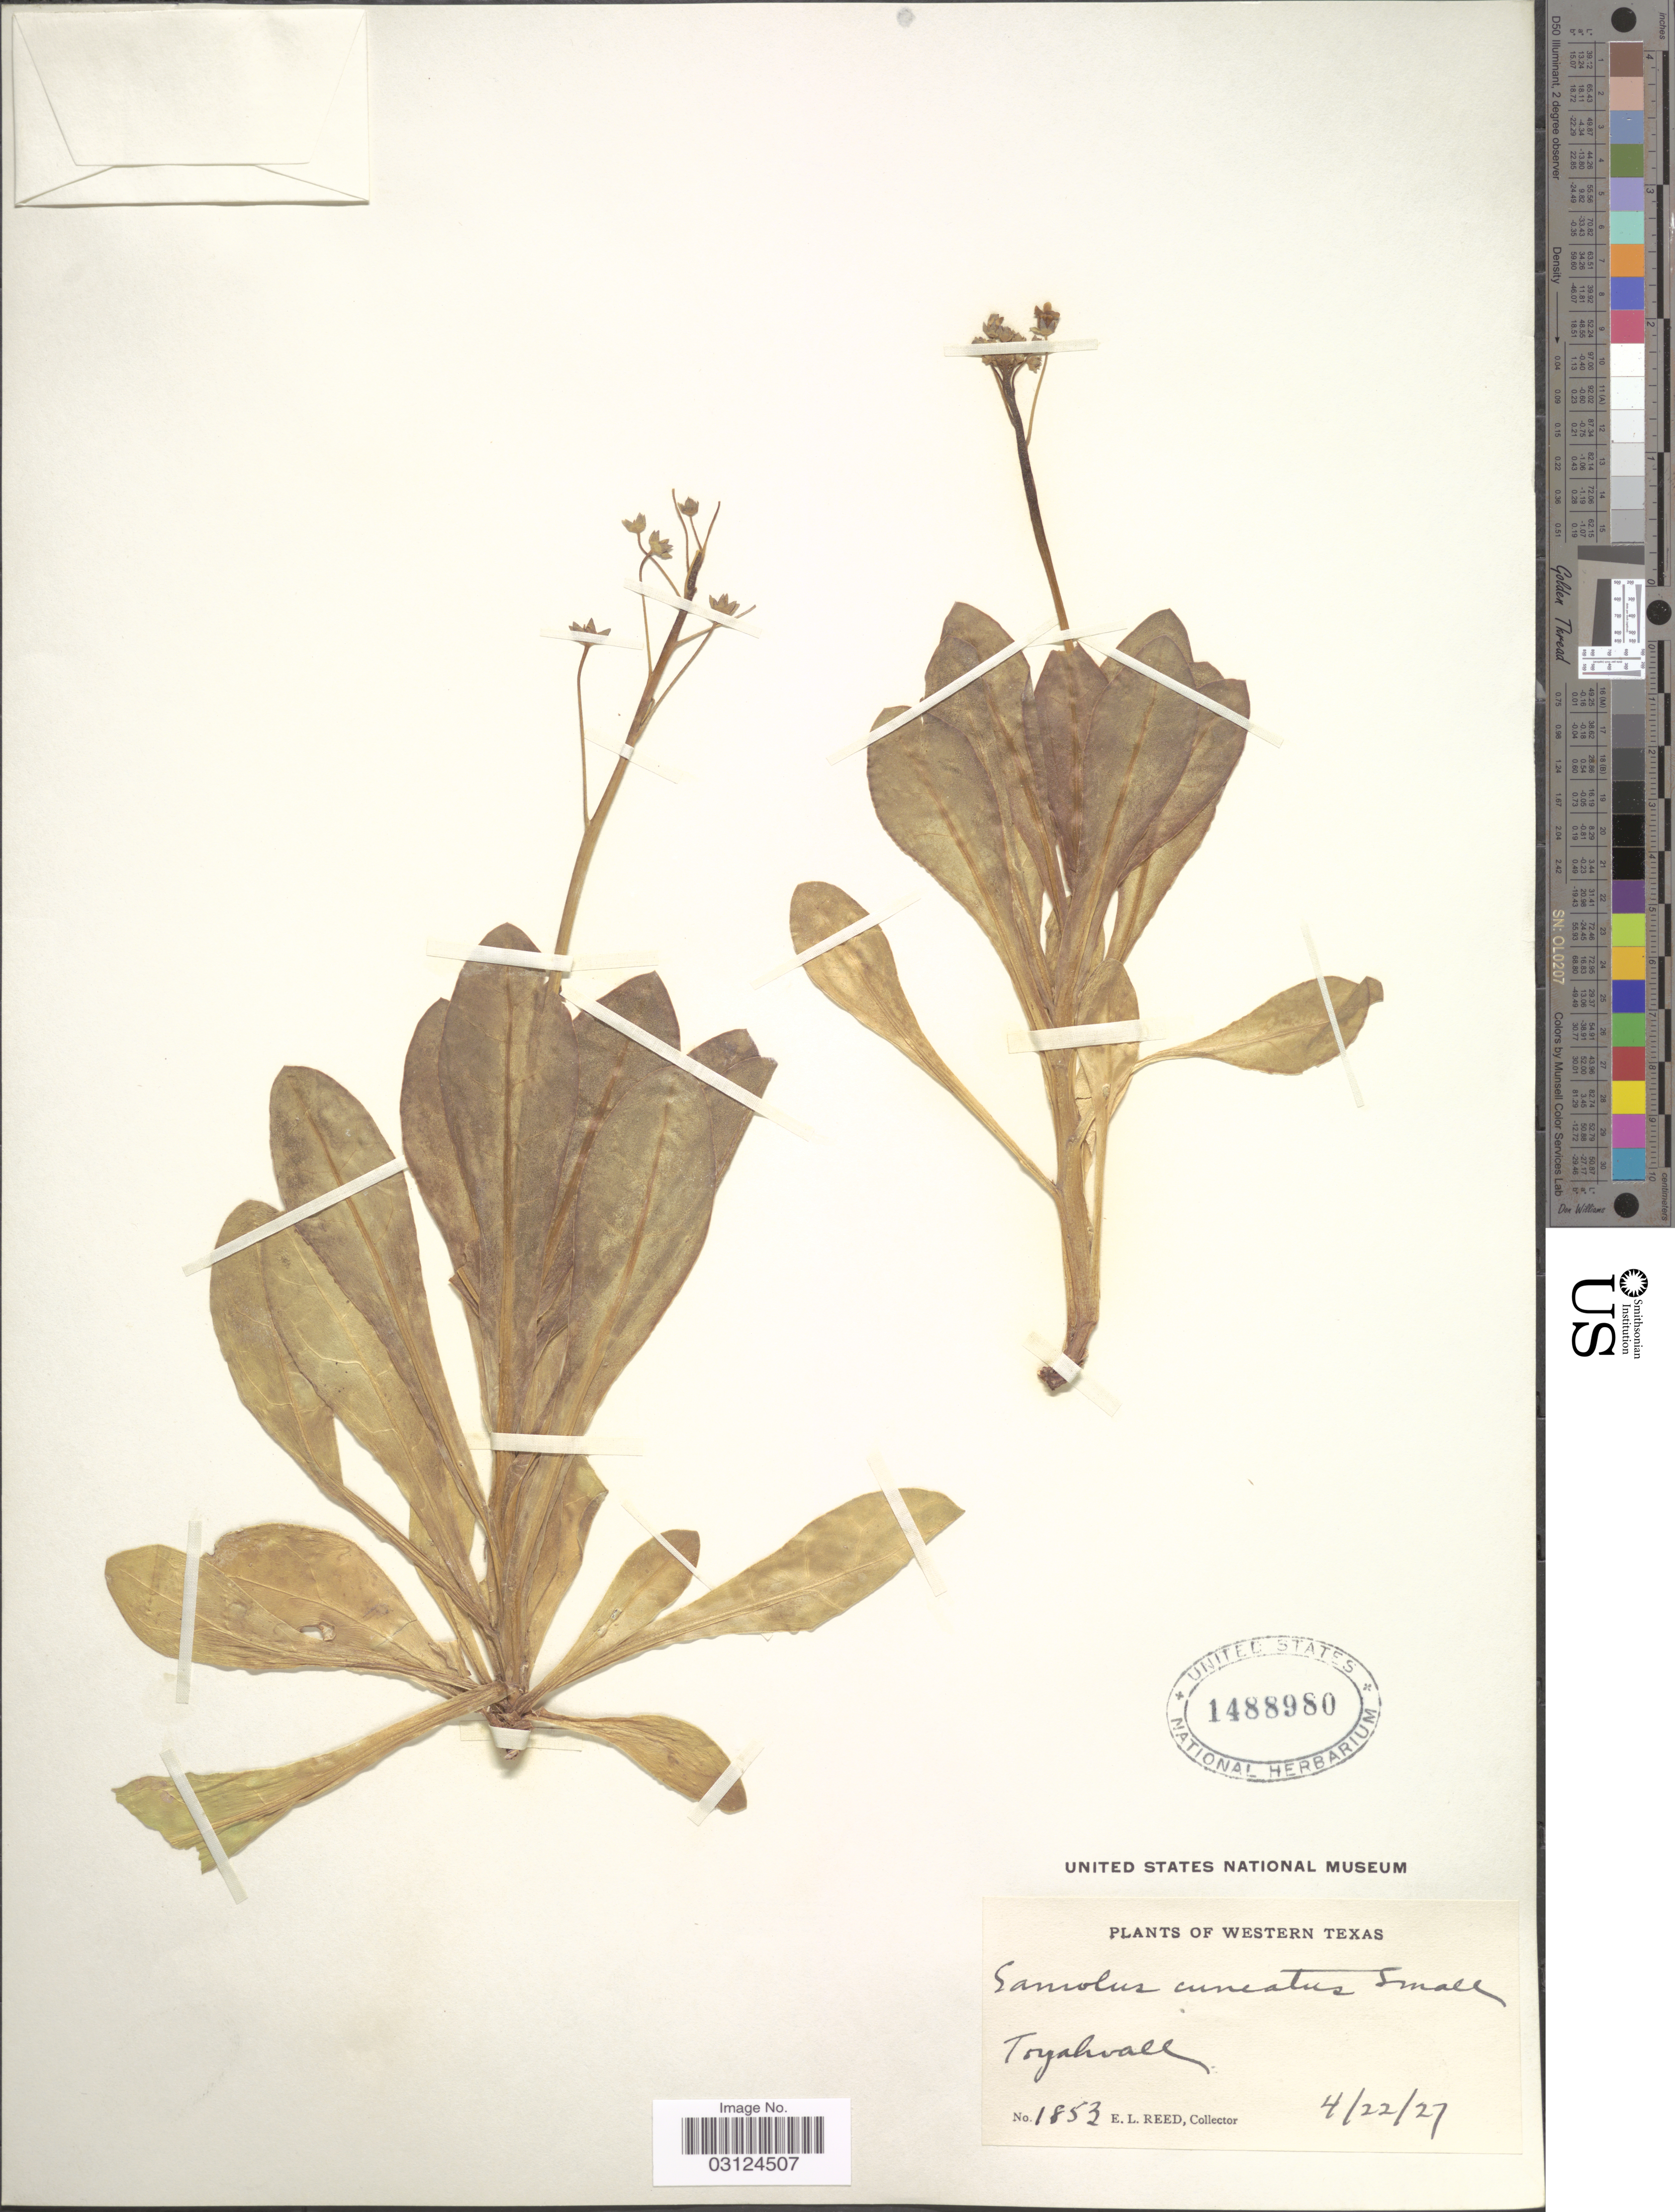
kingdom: Plantae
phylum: Tracheophyta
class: Magnoliopsida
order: Ericales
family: Primulaceae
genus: Samolus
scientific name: Samolus ebracteatus subsp. cuneatus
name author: (Small) R. Knuth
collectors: E. Reed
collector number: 1853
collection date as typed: Transcribed d/m/y: 22/4/27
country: United States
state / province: Texas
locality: Western Texas, Toyahvale.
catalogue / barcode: US 1488980